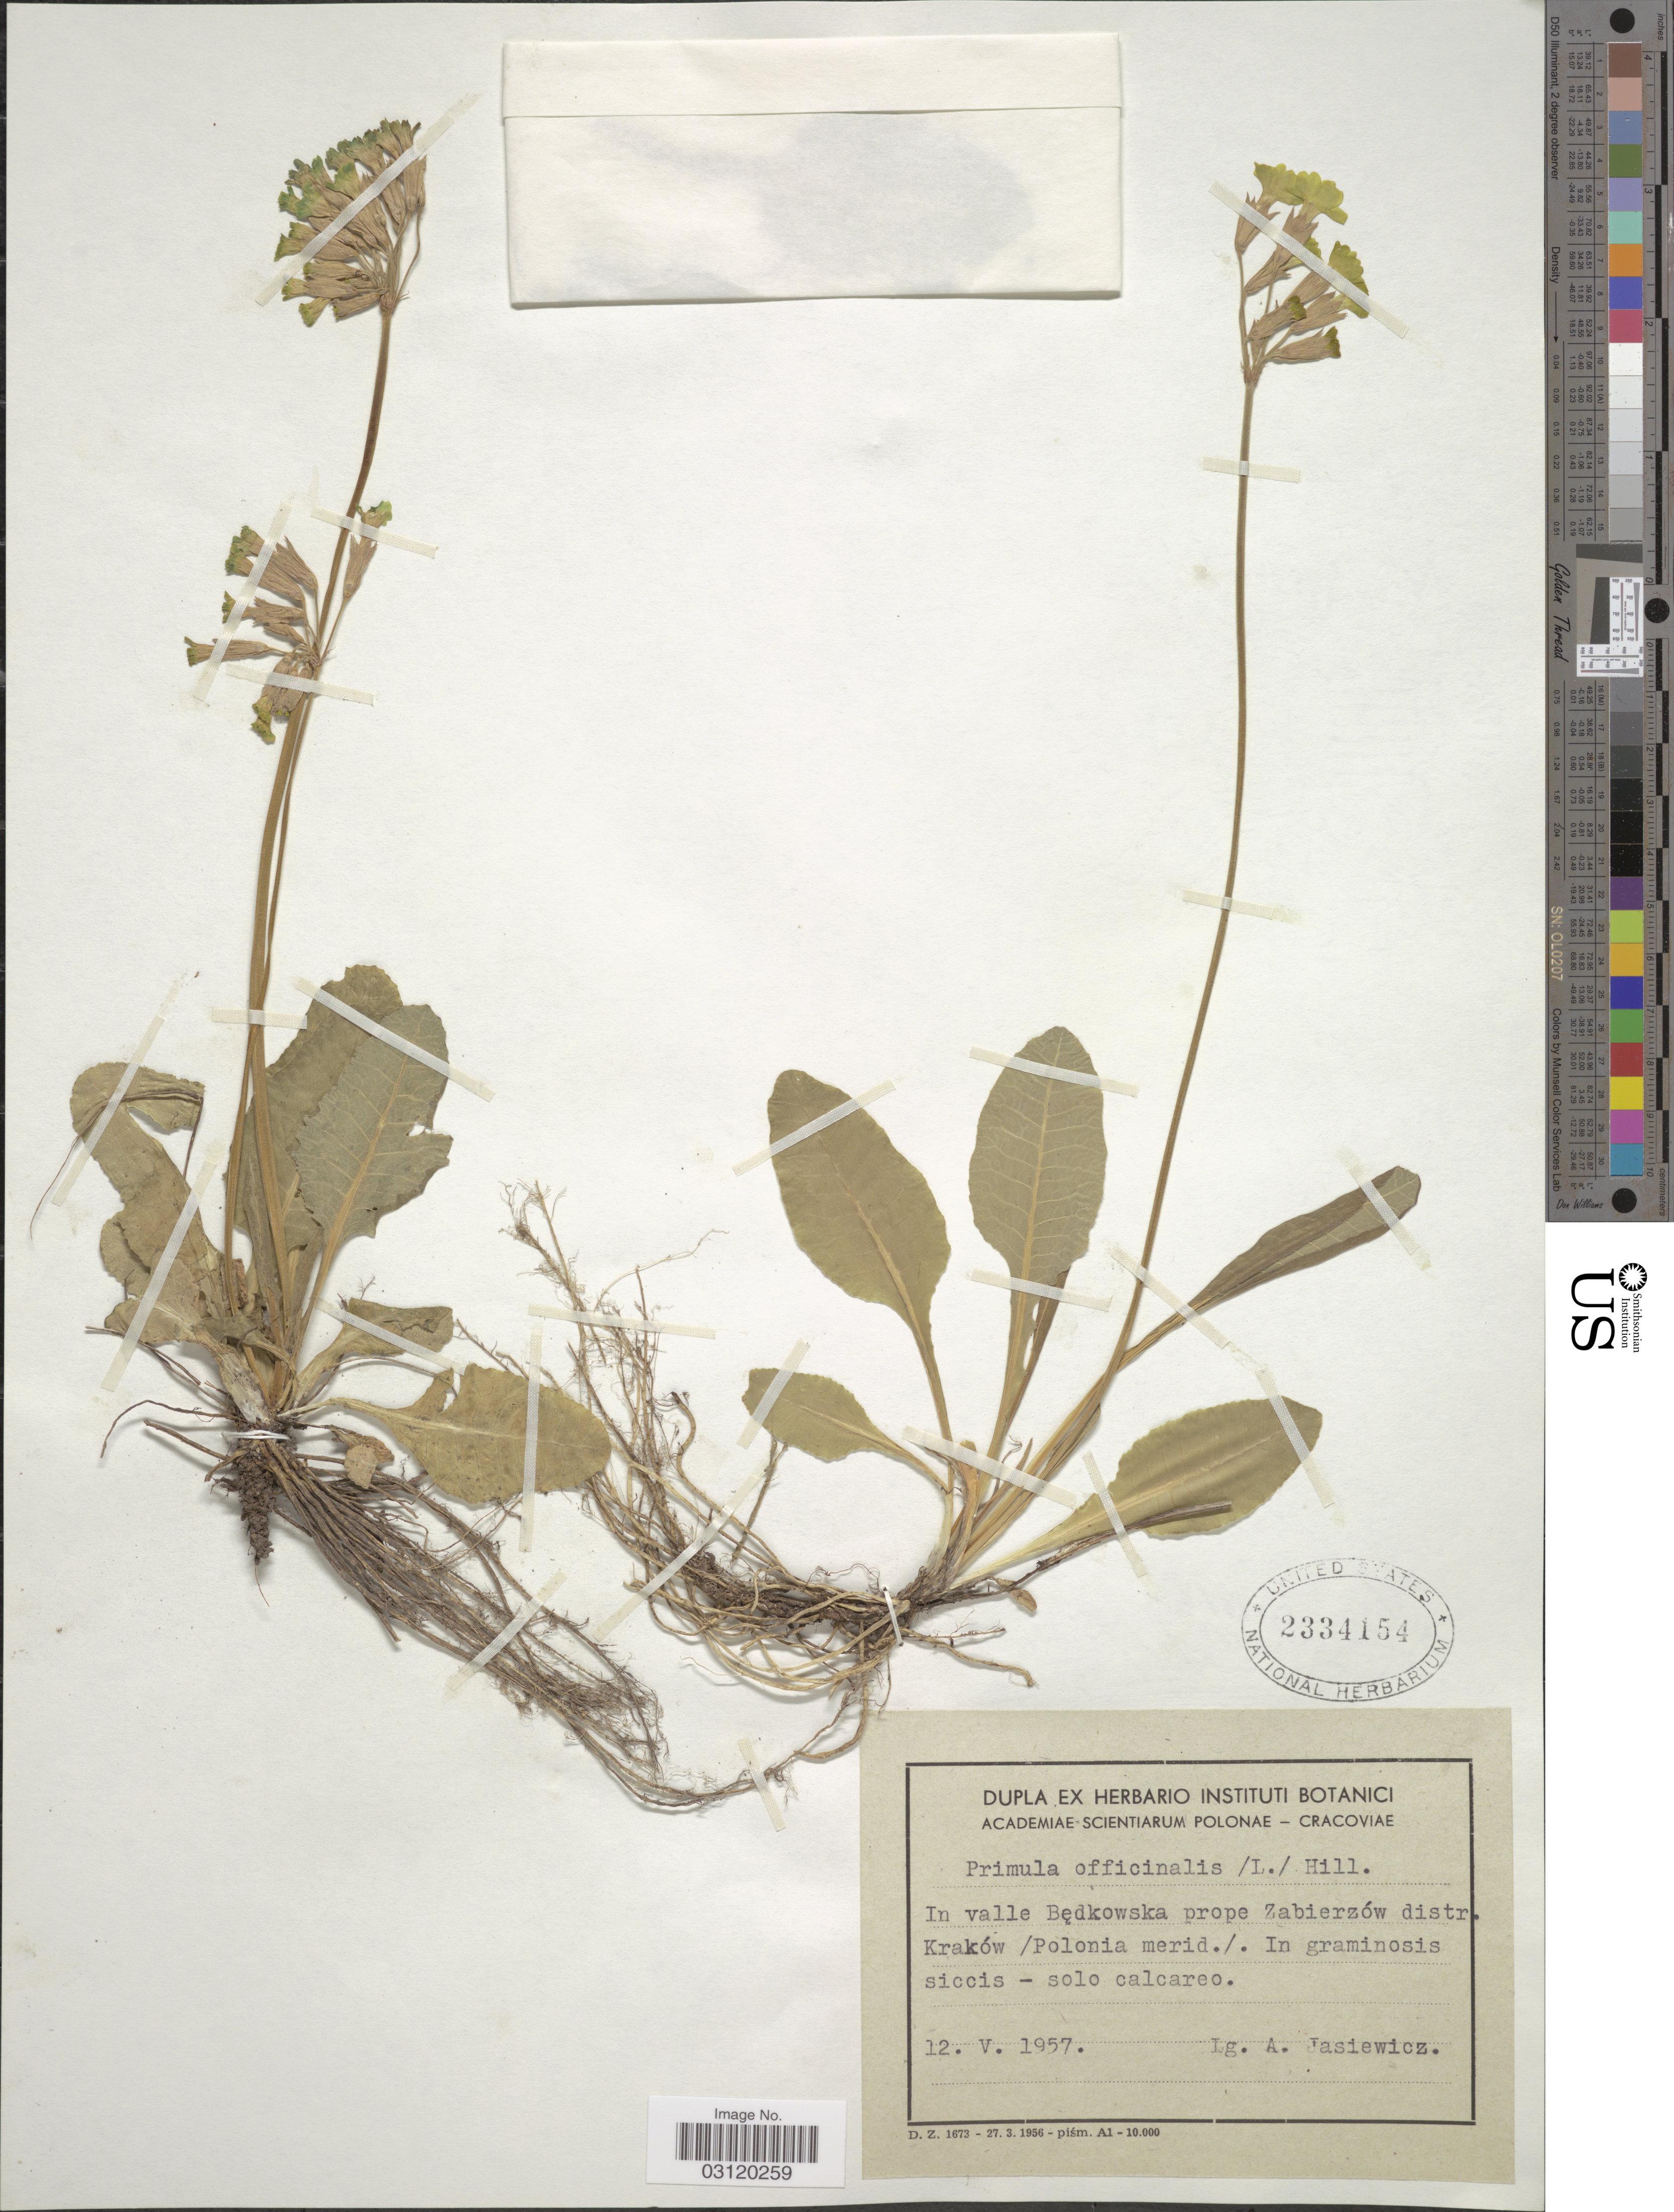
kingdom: Plantae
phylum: Tracheophyta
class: Magnoliopsida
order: Ericales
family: Primulaceae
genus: Primula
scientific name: Primula officinalis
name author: (L.) Hill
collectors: A. Jasiewicz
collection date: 1957-05-12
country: Poland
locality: In valle Bedkowska prope Zabierzów distr. Kraków, /Polonia merid./. In graminosis.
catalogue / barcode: US 2334154